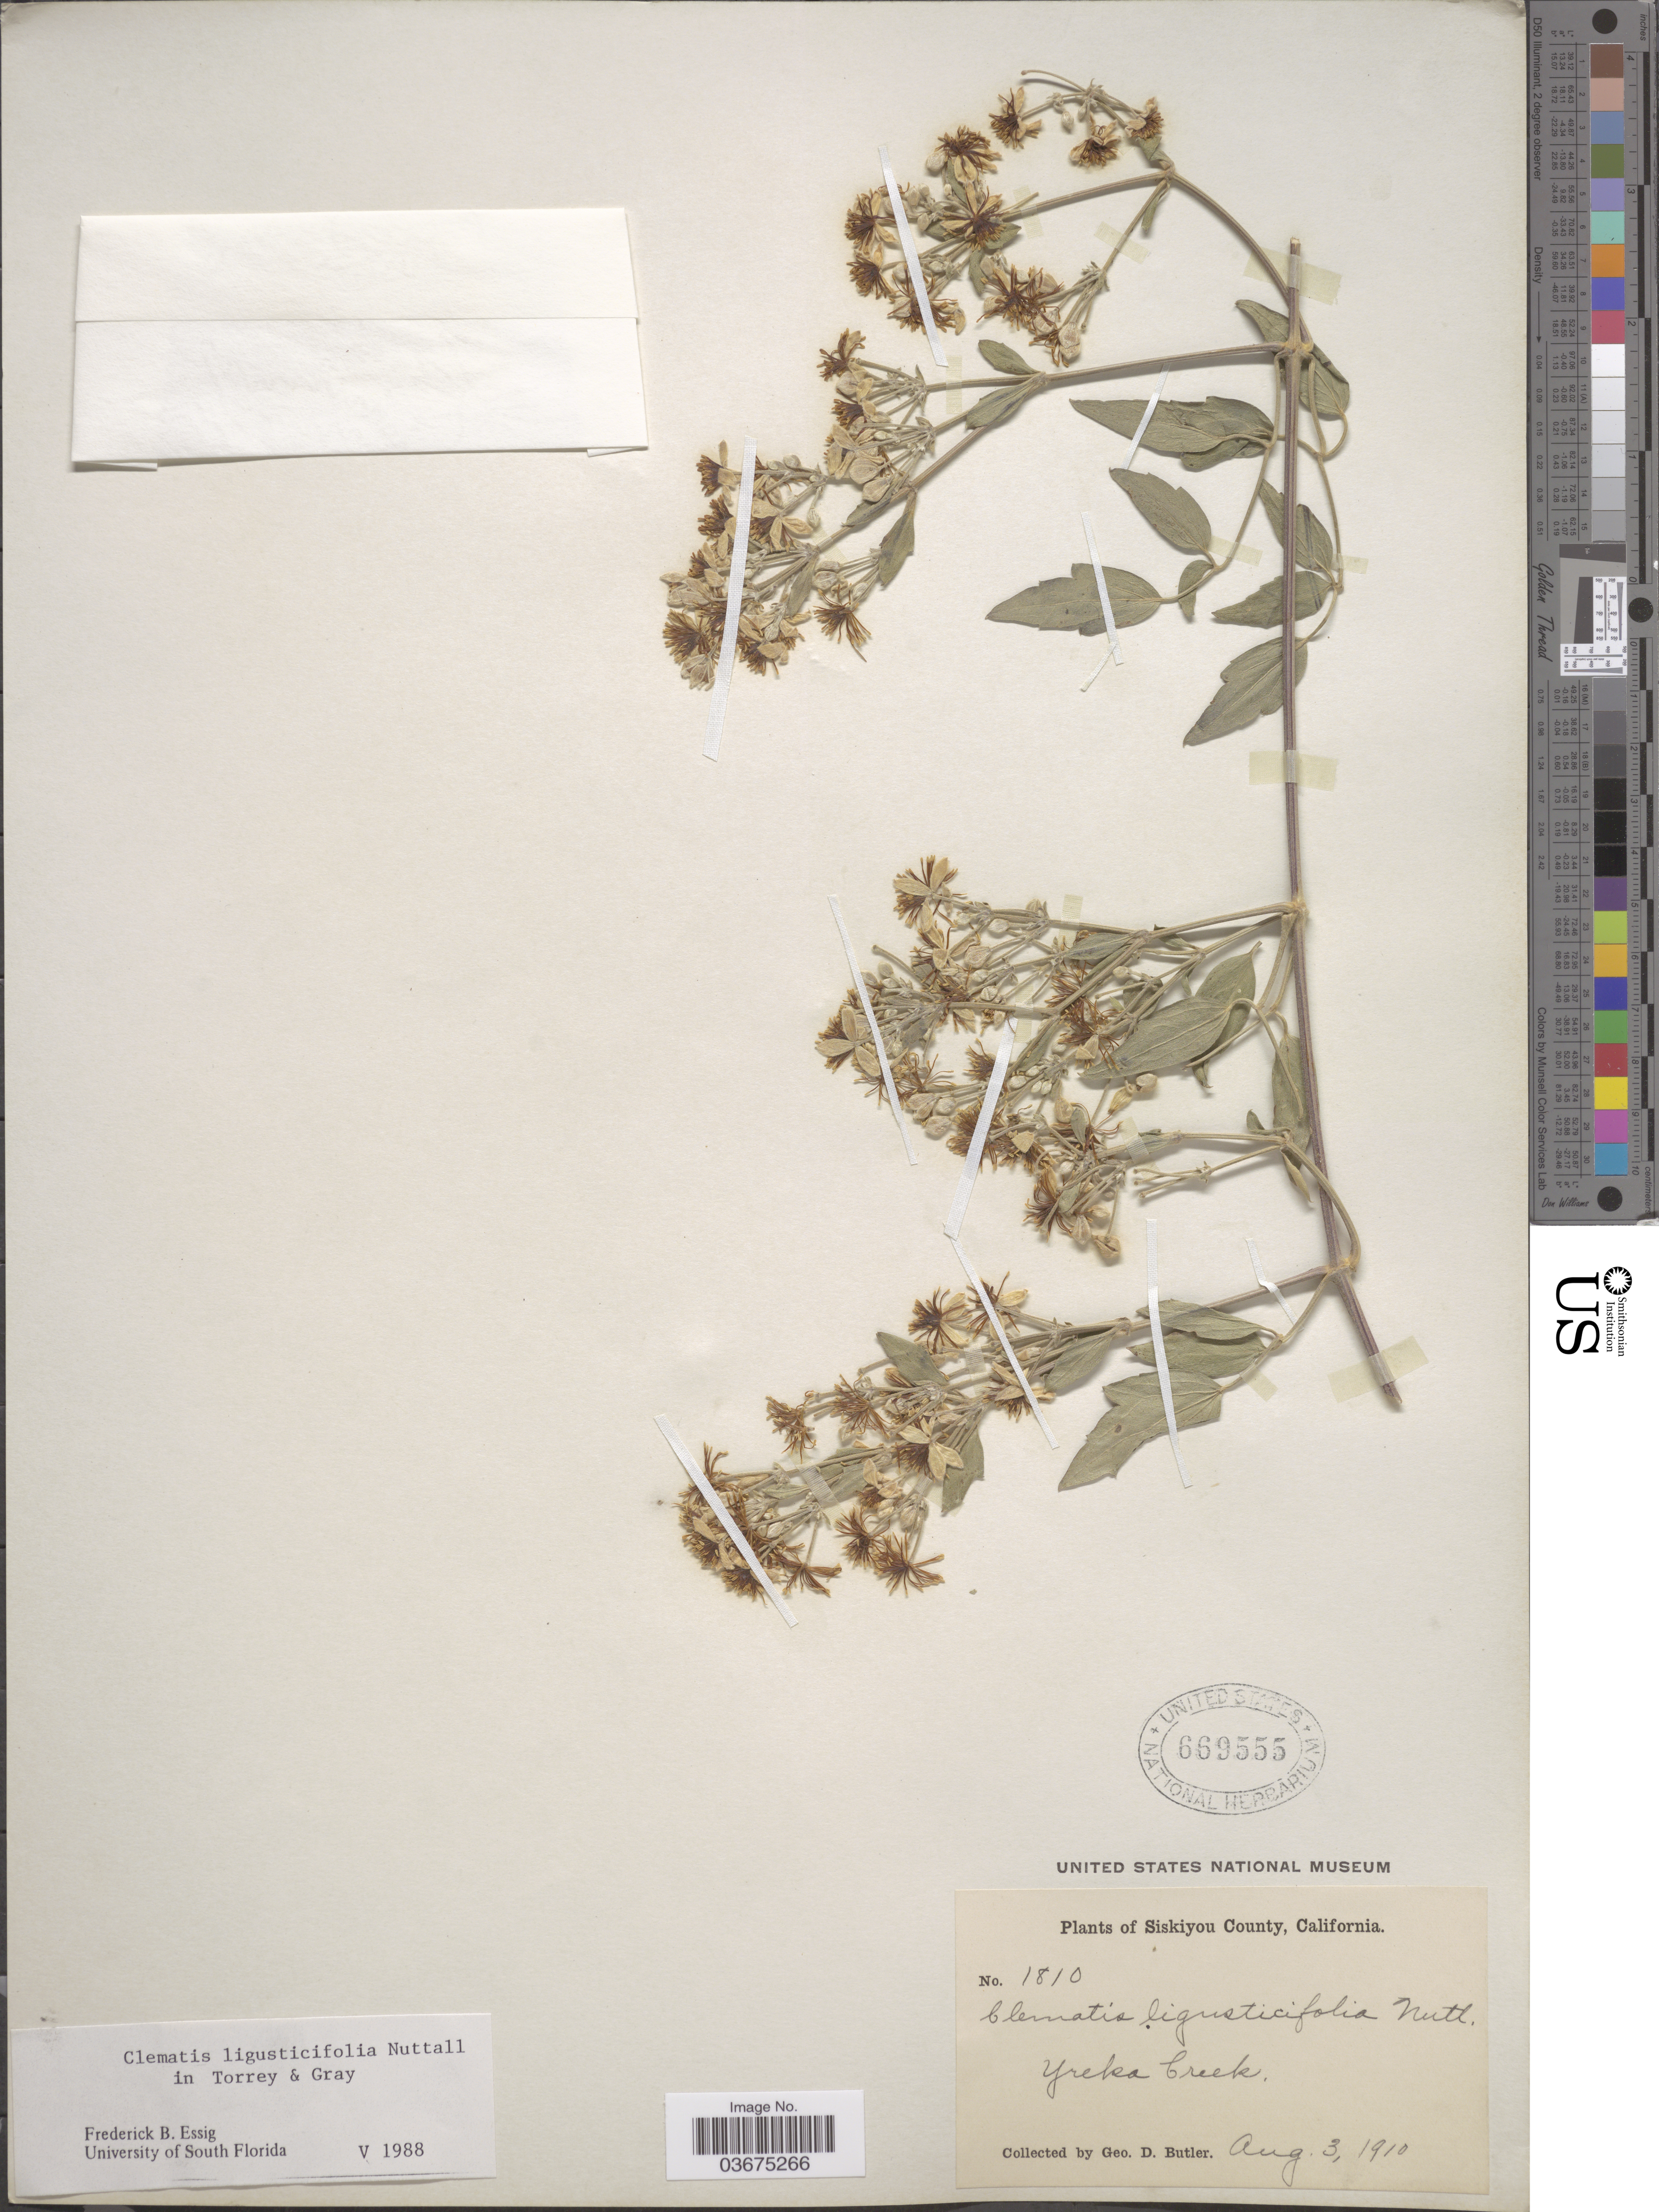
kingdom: Plantae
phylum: Tracheophyta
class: Magnoliopsida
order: Ranunculales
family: Ranunculaceae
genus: Clematis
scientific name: Clematis ligusticifolia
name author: Nutt.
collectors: G. D. Butler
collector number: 1810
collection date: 1910-08-03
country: United States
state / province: California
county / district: Siskiyou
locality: Siskiyou County. Yreka Creek.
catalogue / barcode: US 669555